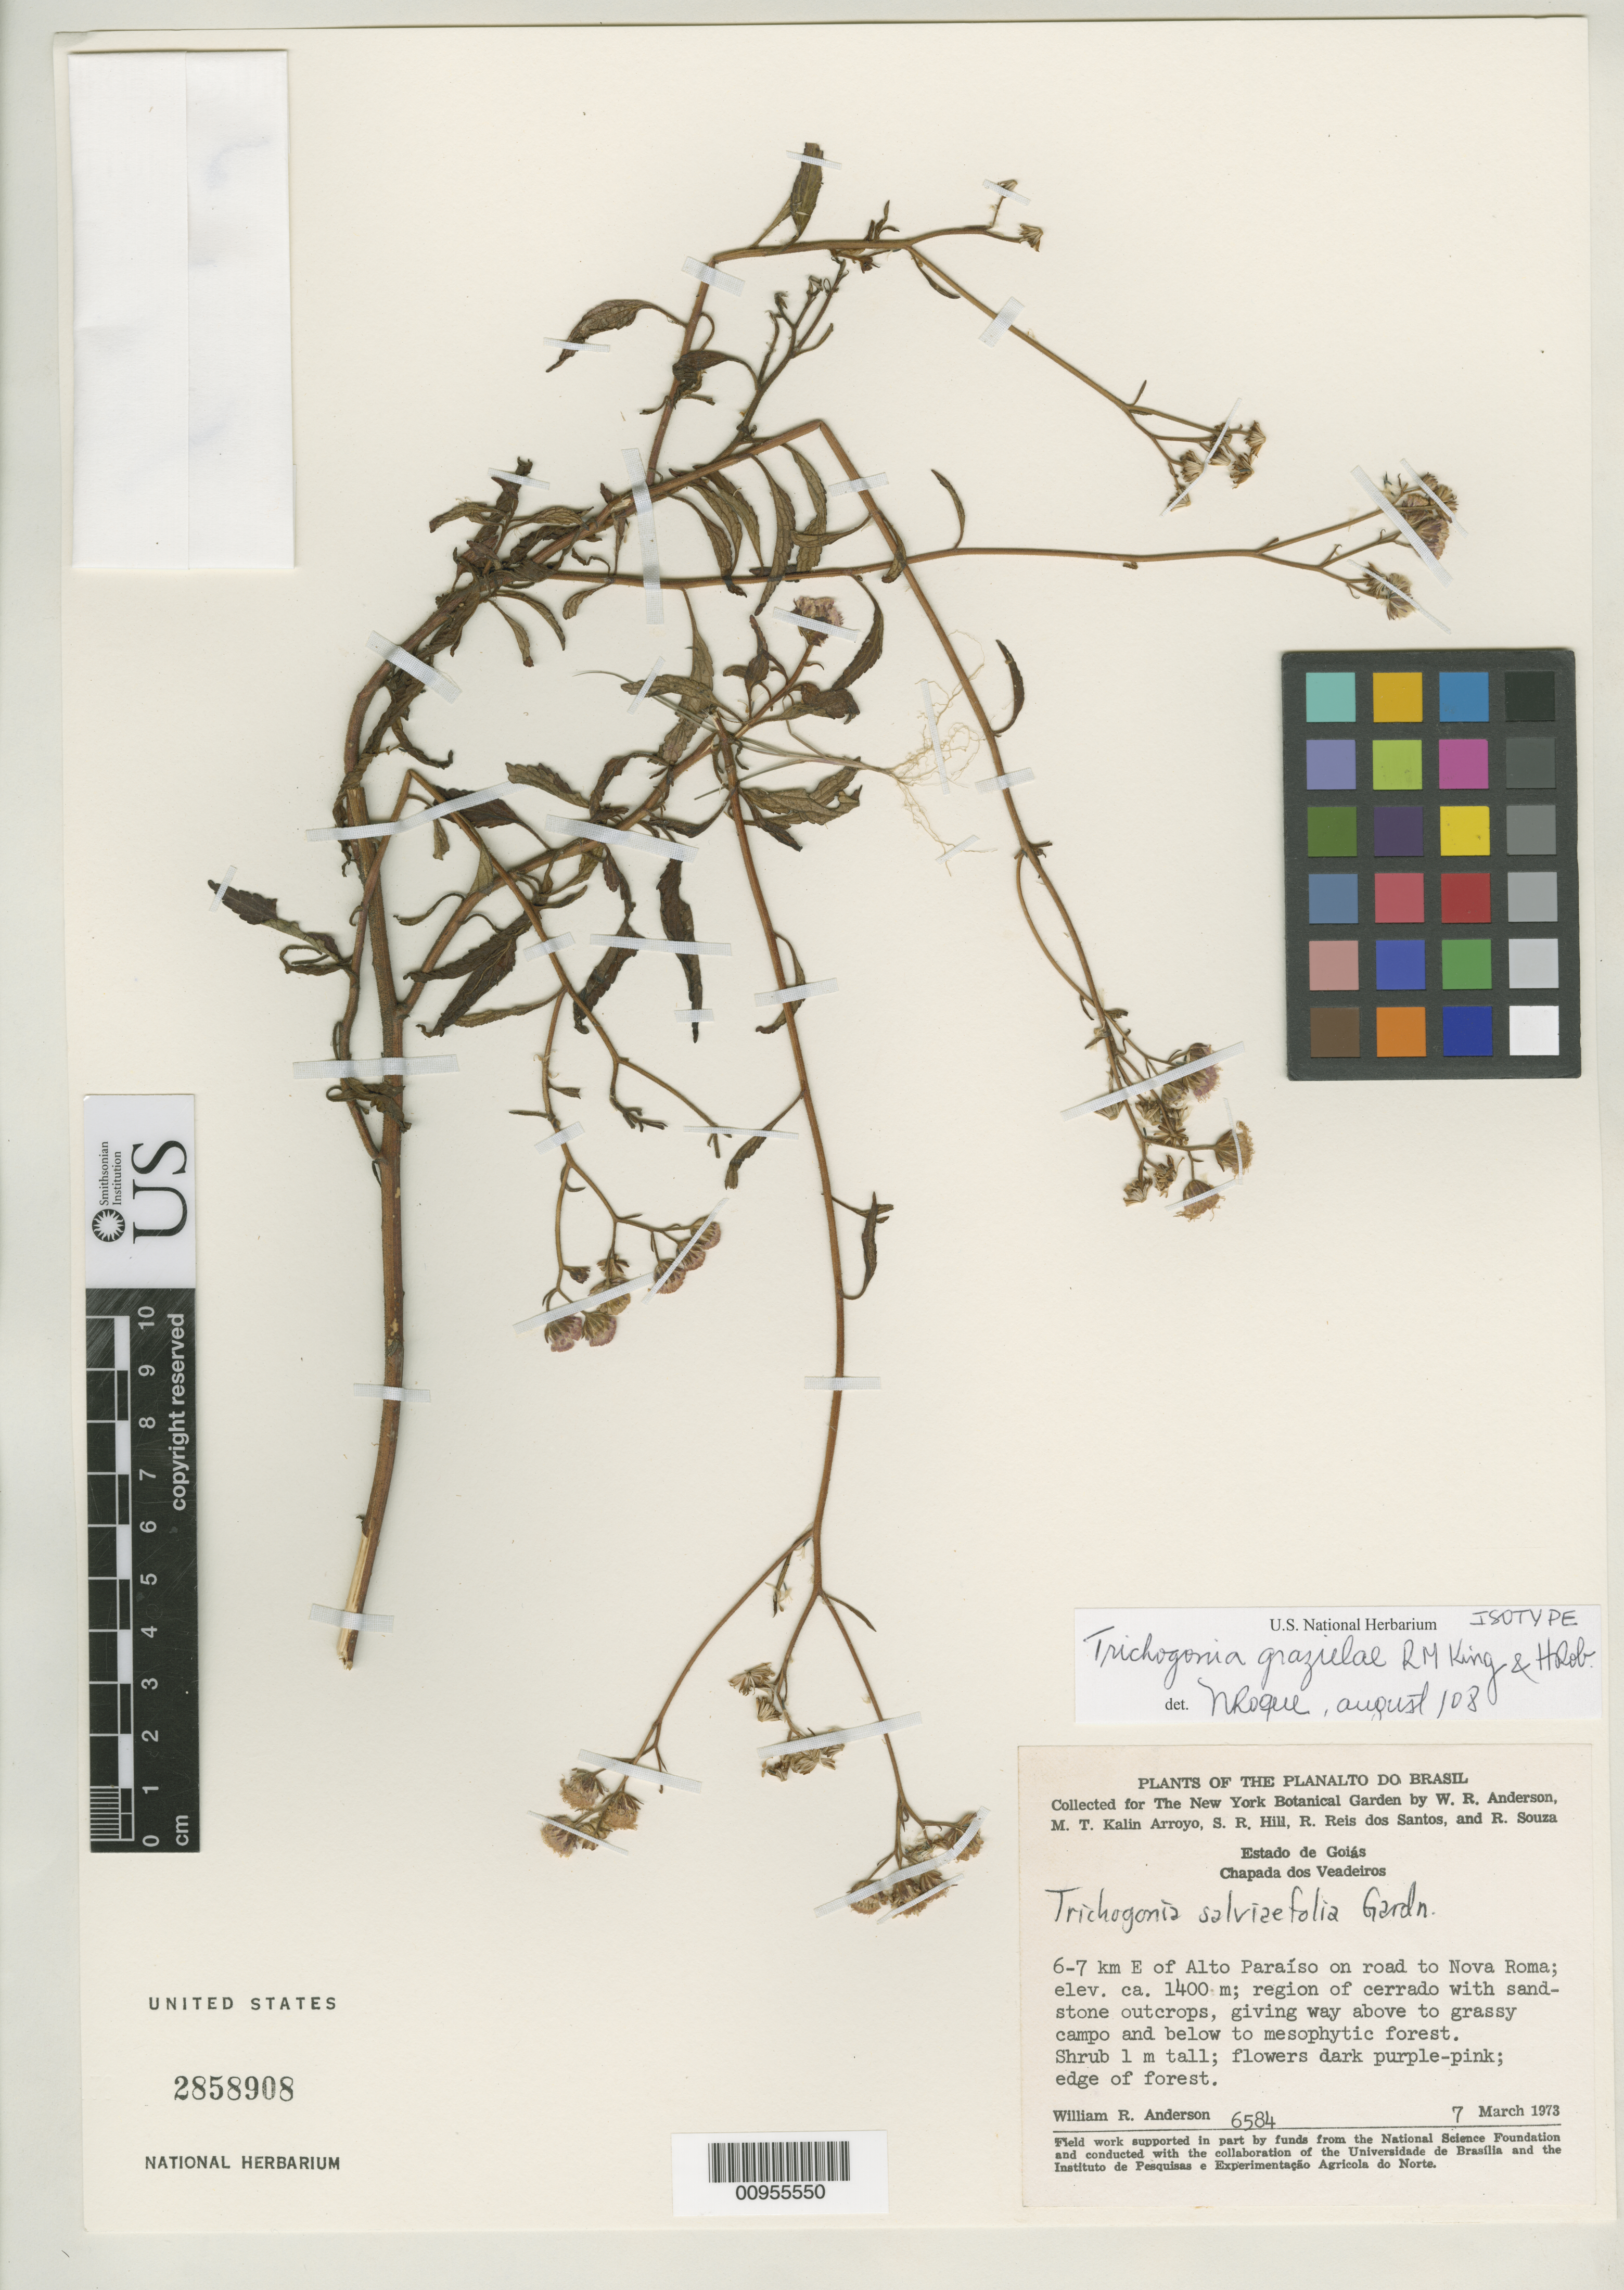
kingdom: Plantae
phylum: Tracheophyta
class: Magnoliopsida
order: Asterales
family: Asteraceae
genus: Trichogonia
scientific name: Trichogonia grazielae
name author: R.M. King & H. Rob.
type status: Isotype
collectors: W. R. Anderson & et al.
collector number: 6584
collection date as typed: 07 Mar 1973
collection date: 1973-03-07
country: Brazil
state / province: Goiás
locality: Estado de Goiás, Chapada dos Veadeiros. 6-7 km E of Alto Paraíso on road to Nova Roma.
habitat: Region of cerrado with sandstone outcrops, giving way above to grassy campo and below to mesophytic forest.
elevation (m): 1400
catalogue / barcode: US 2858908